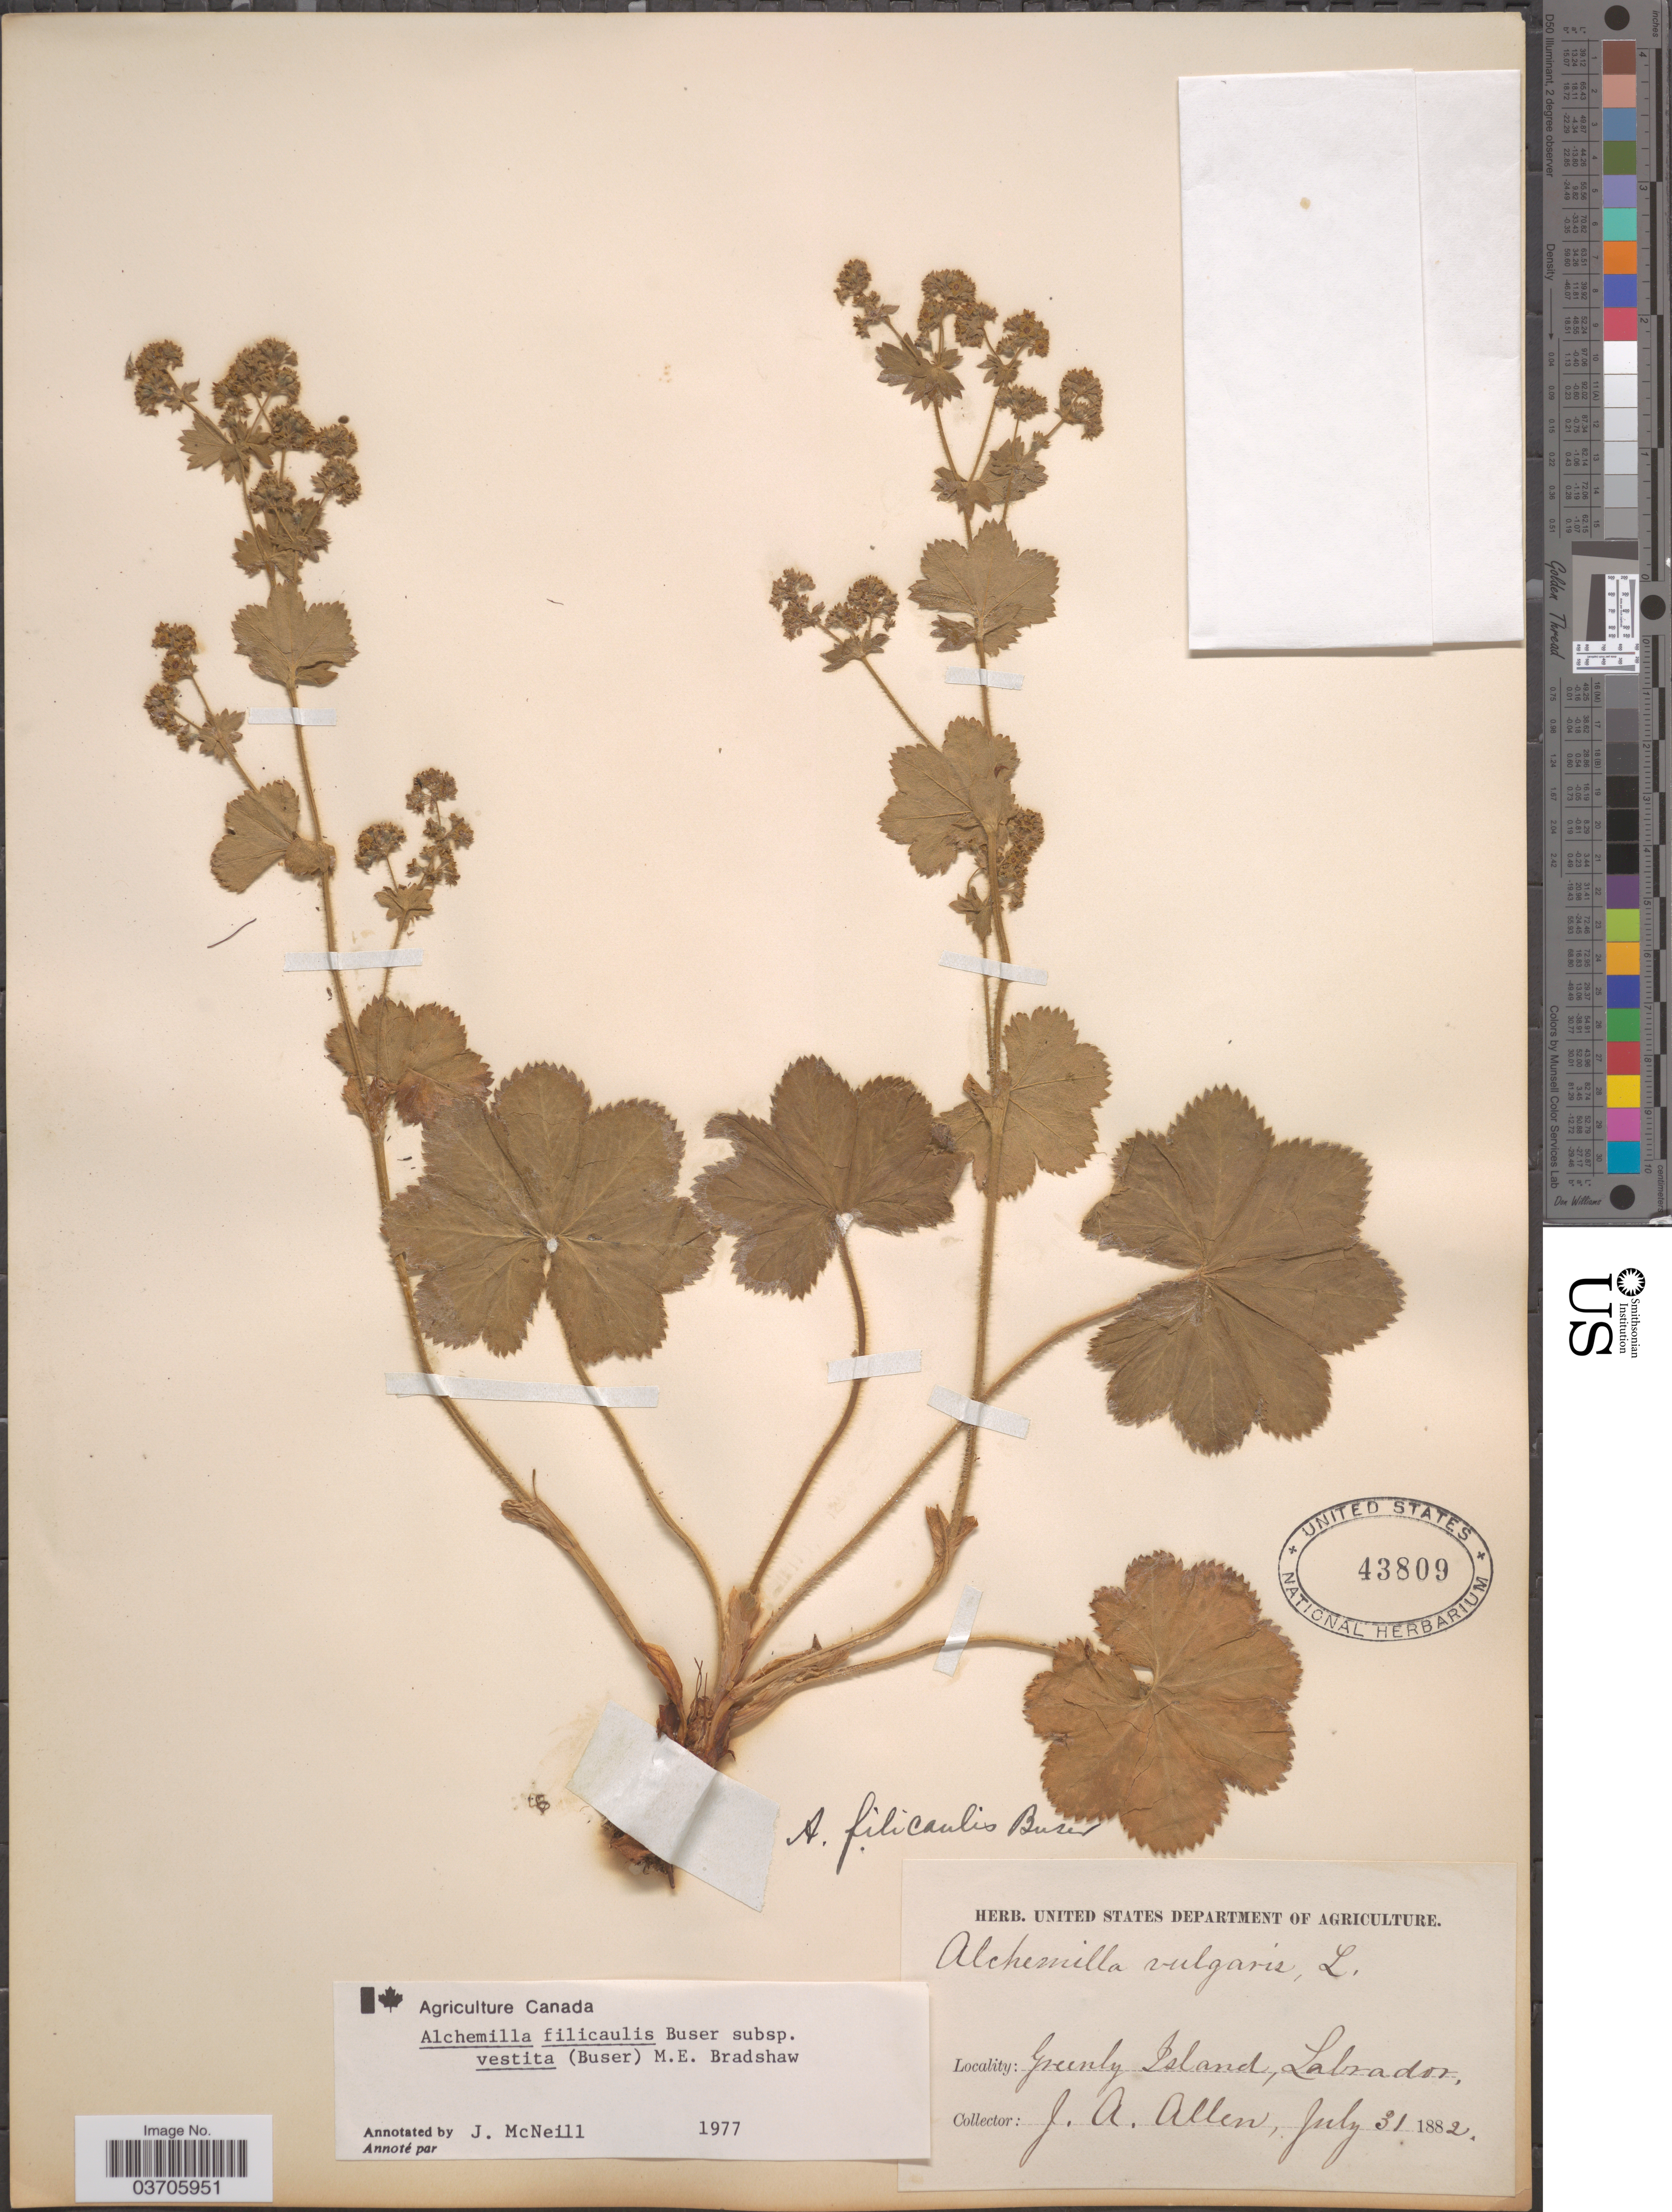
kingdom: Plantae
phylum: Tracheophyta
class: Magnoliopsida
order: Rosales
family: Rosaceae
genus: Alchemilla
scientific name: Alchemilla filicaulis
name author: Buser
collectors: J. Allen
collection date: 1882-07-31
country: Canada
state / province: Newfoundland and Labrador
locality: Greenly Island, Labrador.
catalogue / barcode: US 43809